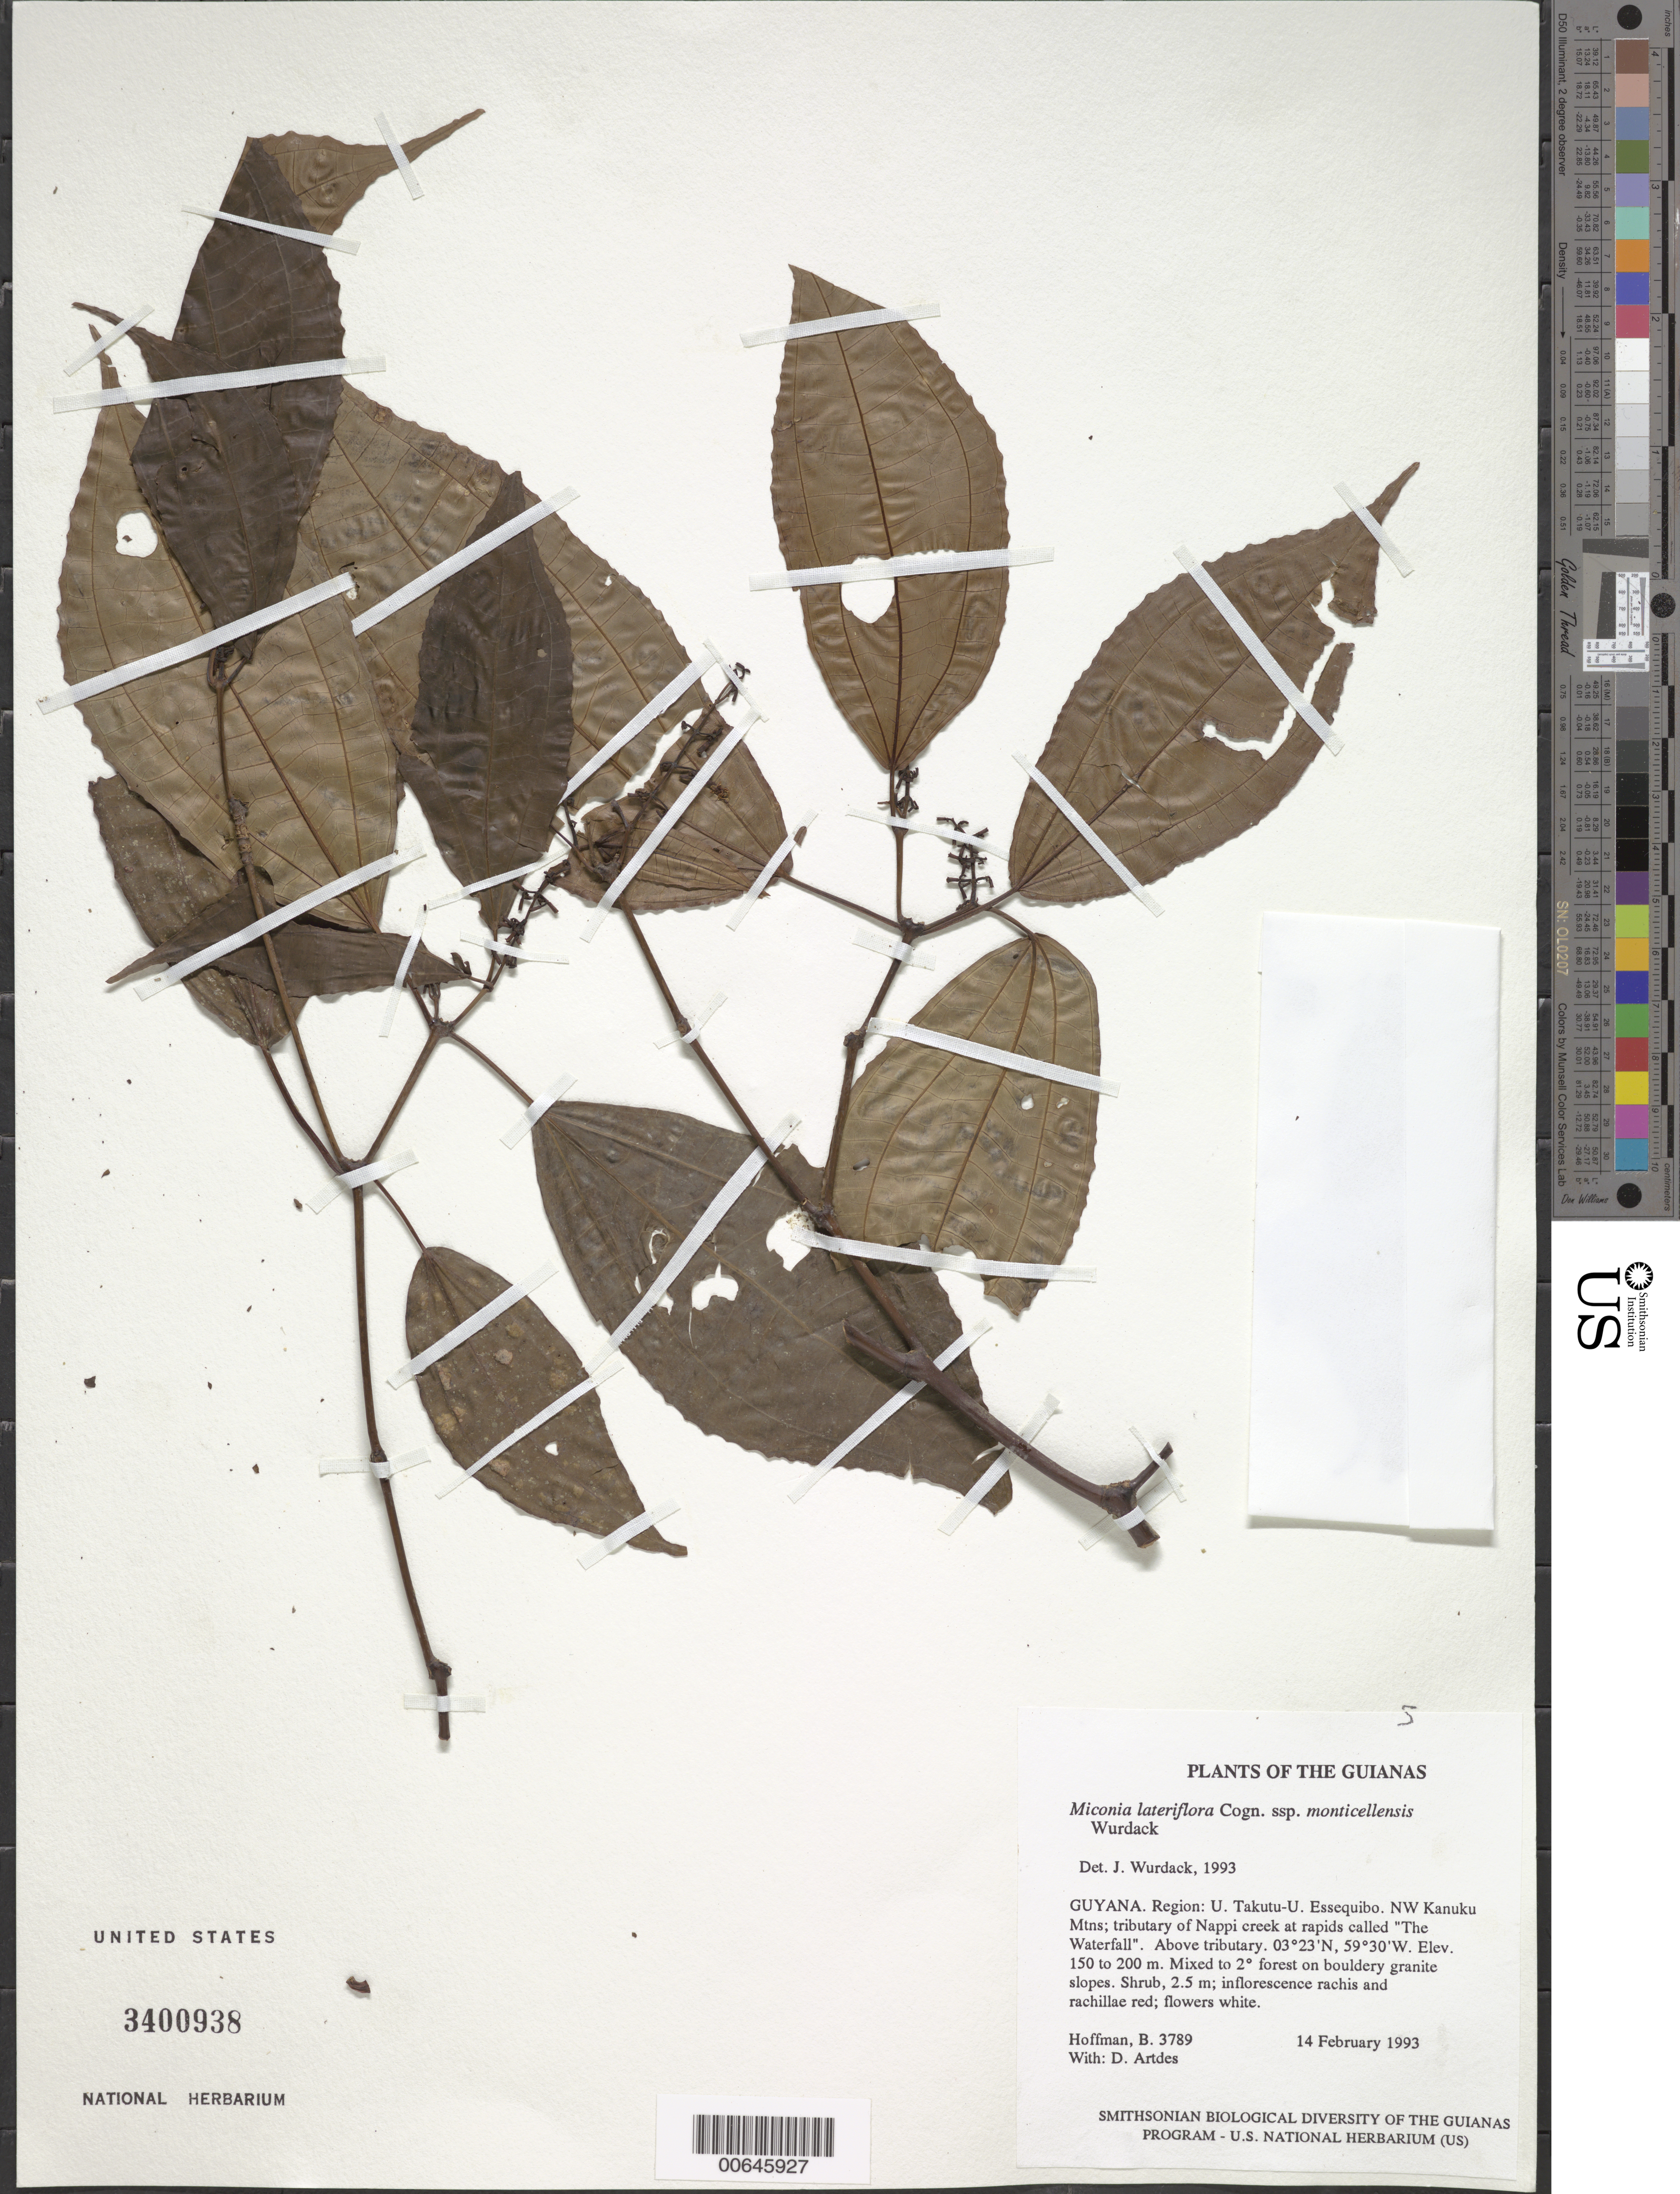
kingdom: Plantae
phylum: Tracheophyta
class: Magnoliopsida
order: Myrtales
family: Melastomataceae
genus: Miconia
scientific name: Miconia lateriflora subsp. monticellensis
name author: Wurdack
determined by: Wurdack, John J., (US), US (UNITED STATES)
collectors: B. Hoffman & D. Artes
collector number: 3789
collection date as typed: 14 February 1993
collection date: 1993-02-14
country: Guyana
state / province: U. Takutu-U. Essequibo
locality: NW Kanuku Mountains; tributary of Nappi creek at rapids called "The Waterfall". Above tributary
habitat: Mixed to secondary forest on bouldery granite slopes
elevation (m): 150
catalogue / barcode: US 3400938